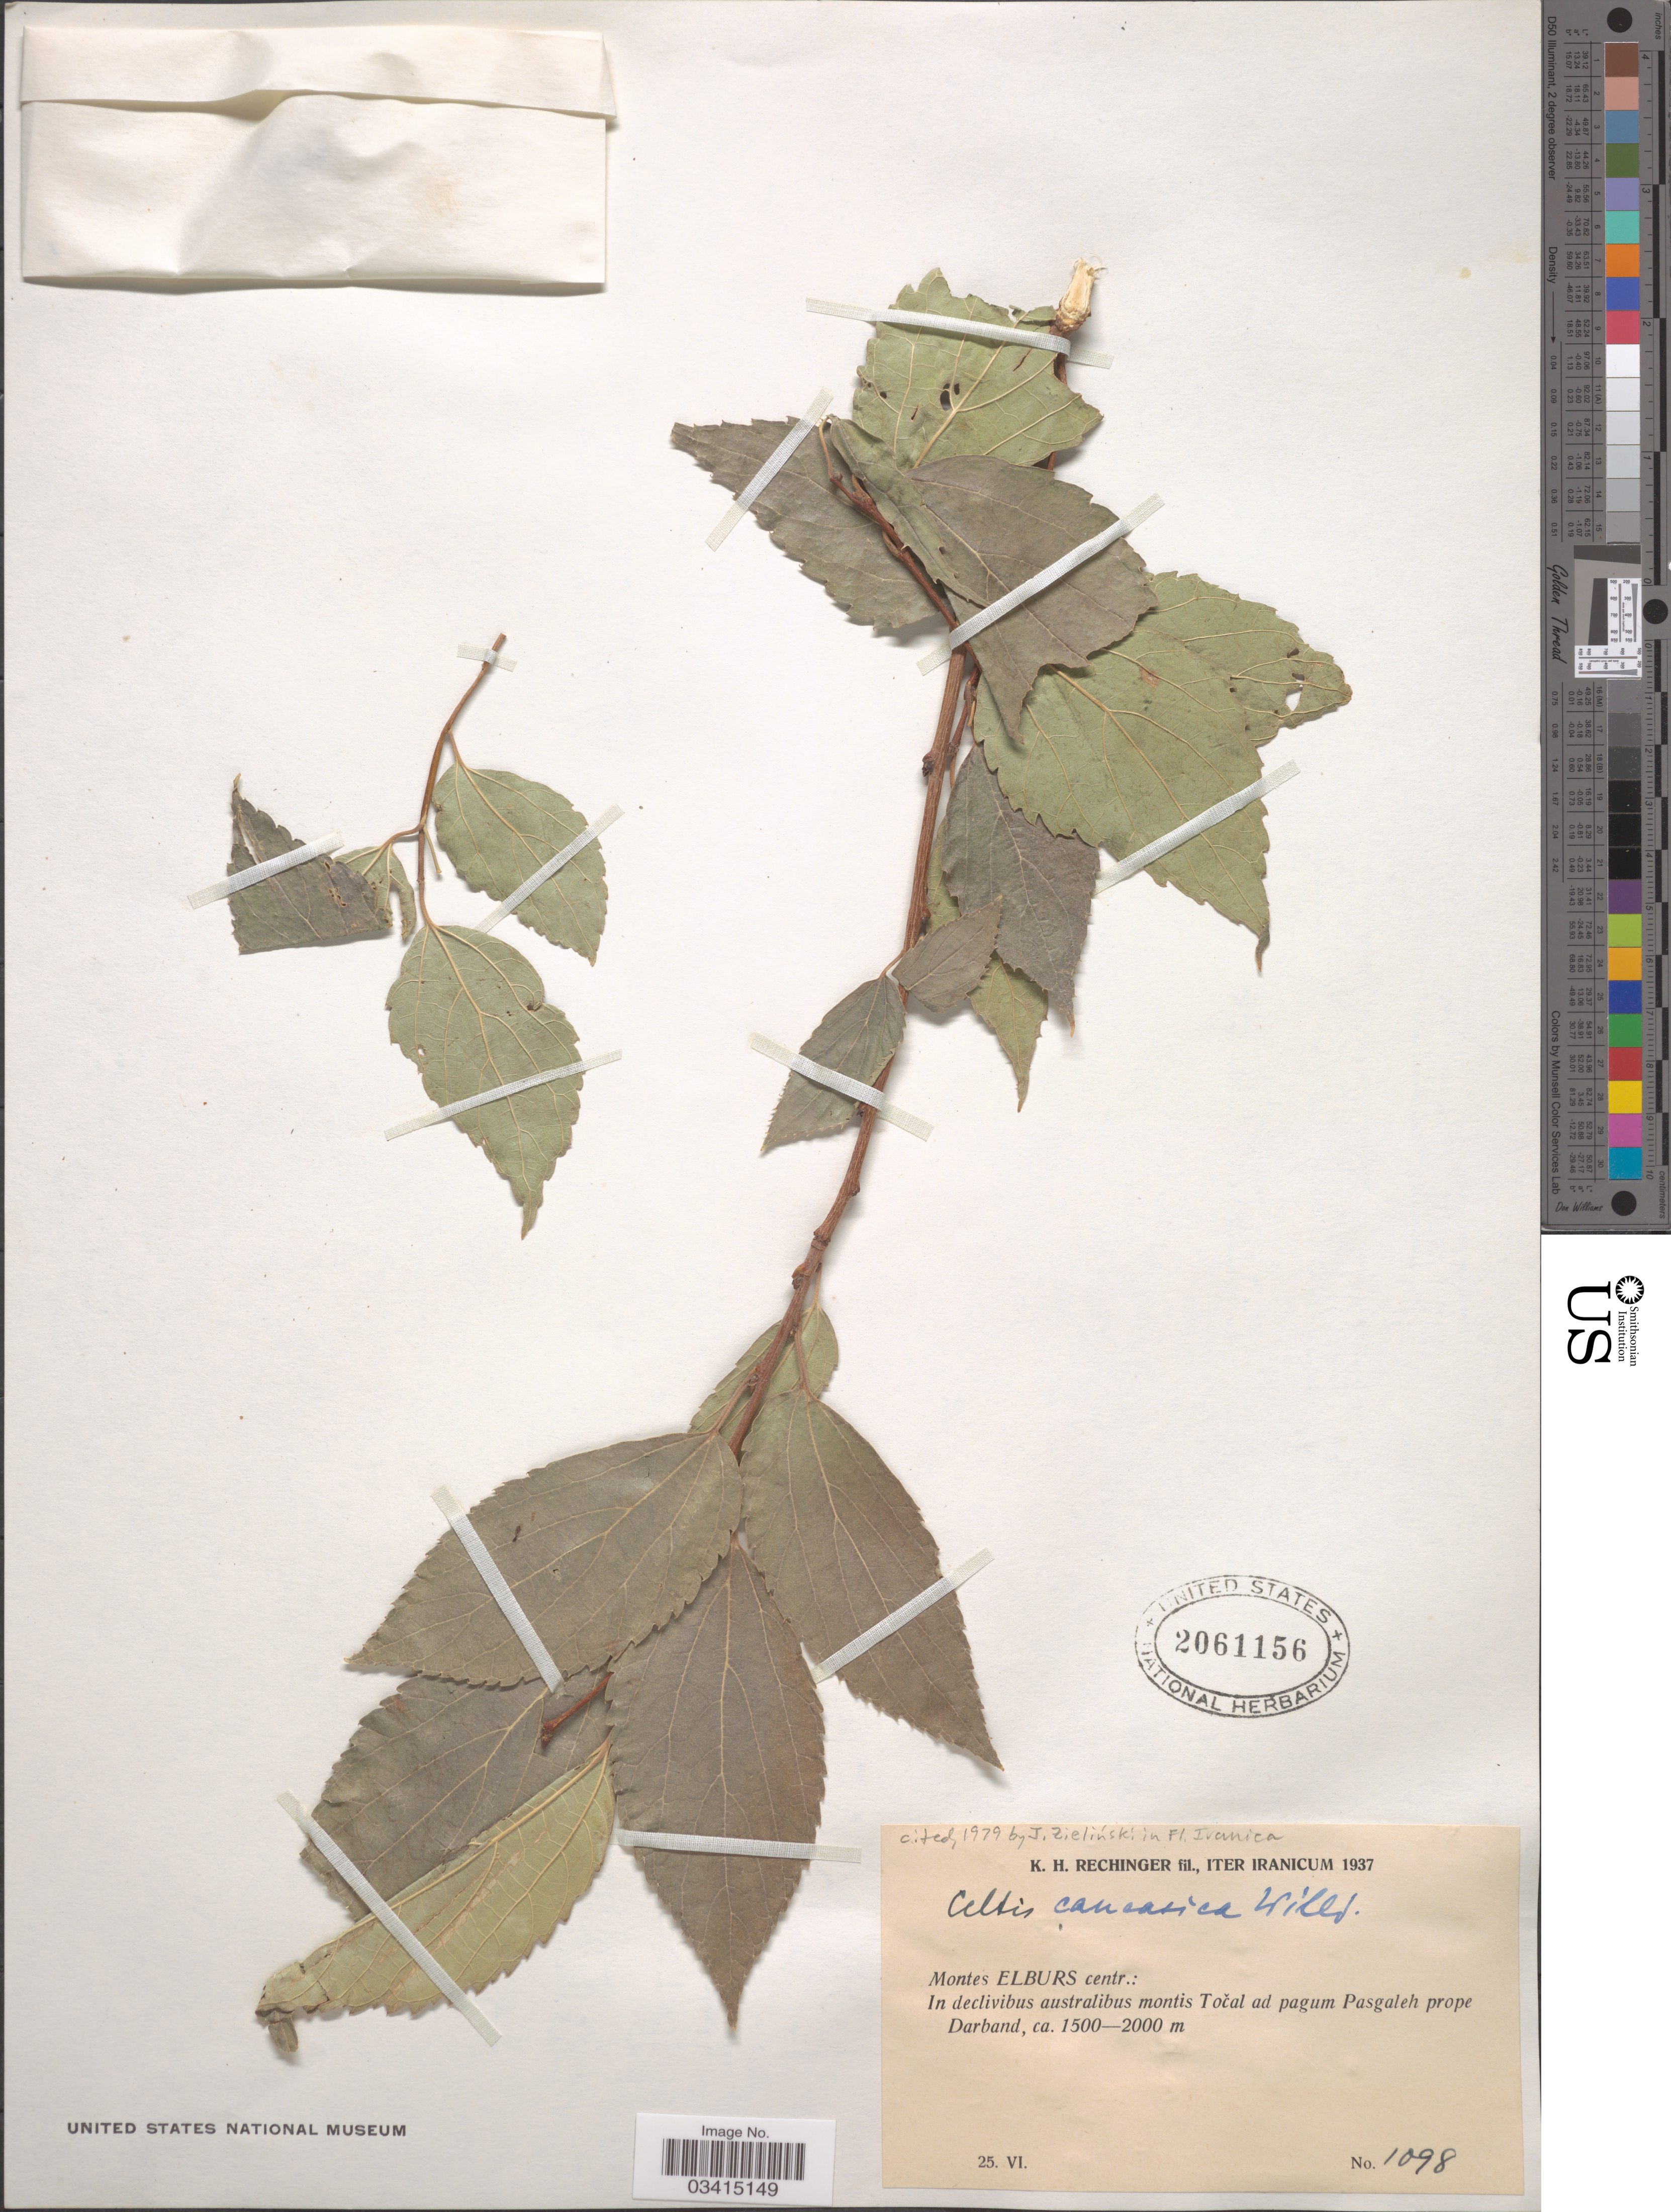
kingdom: Plantae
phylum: Tracheophyta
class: Magnoliopsida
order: Rosales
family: Cannabaceae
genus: Celtis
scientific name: Celtis caucasica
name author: Willd.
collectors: K. H. Rechinger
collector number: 1098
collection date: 1937-06-25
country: Iran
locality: Montes Elburs centr.: In declivibus australibus montis Točal ad pagum Pasgaleh prope Darband.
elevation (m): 1500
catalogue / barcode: US 2061156